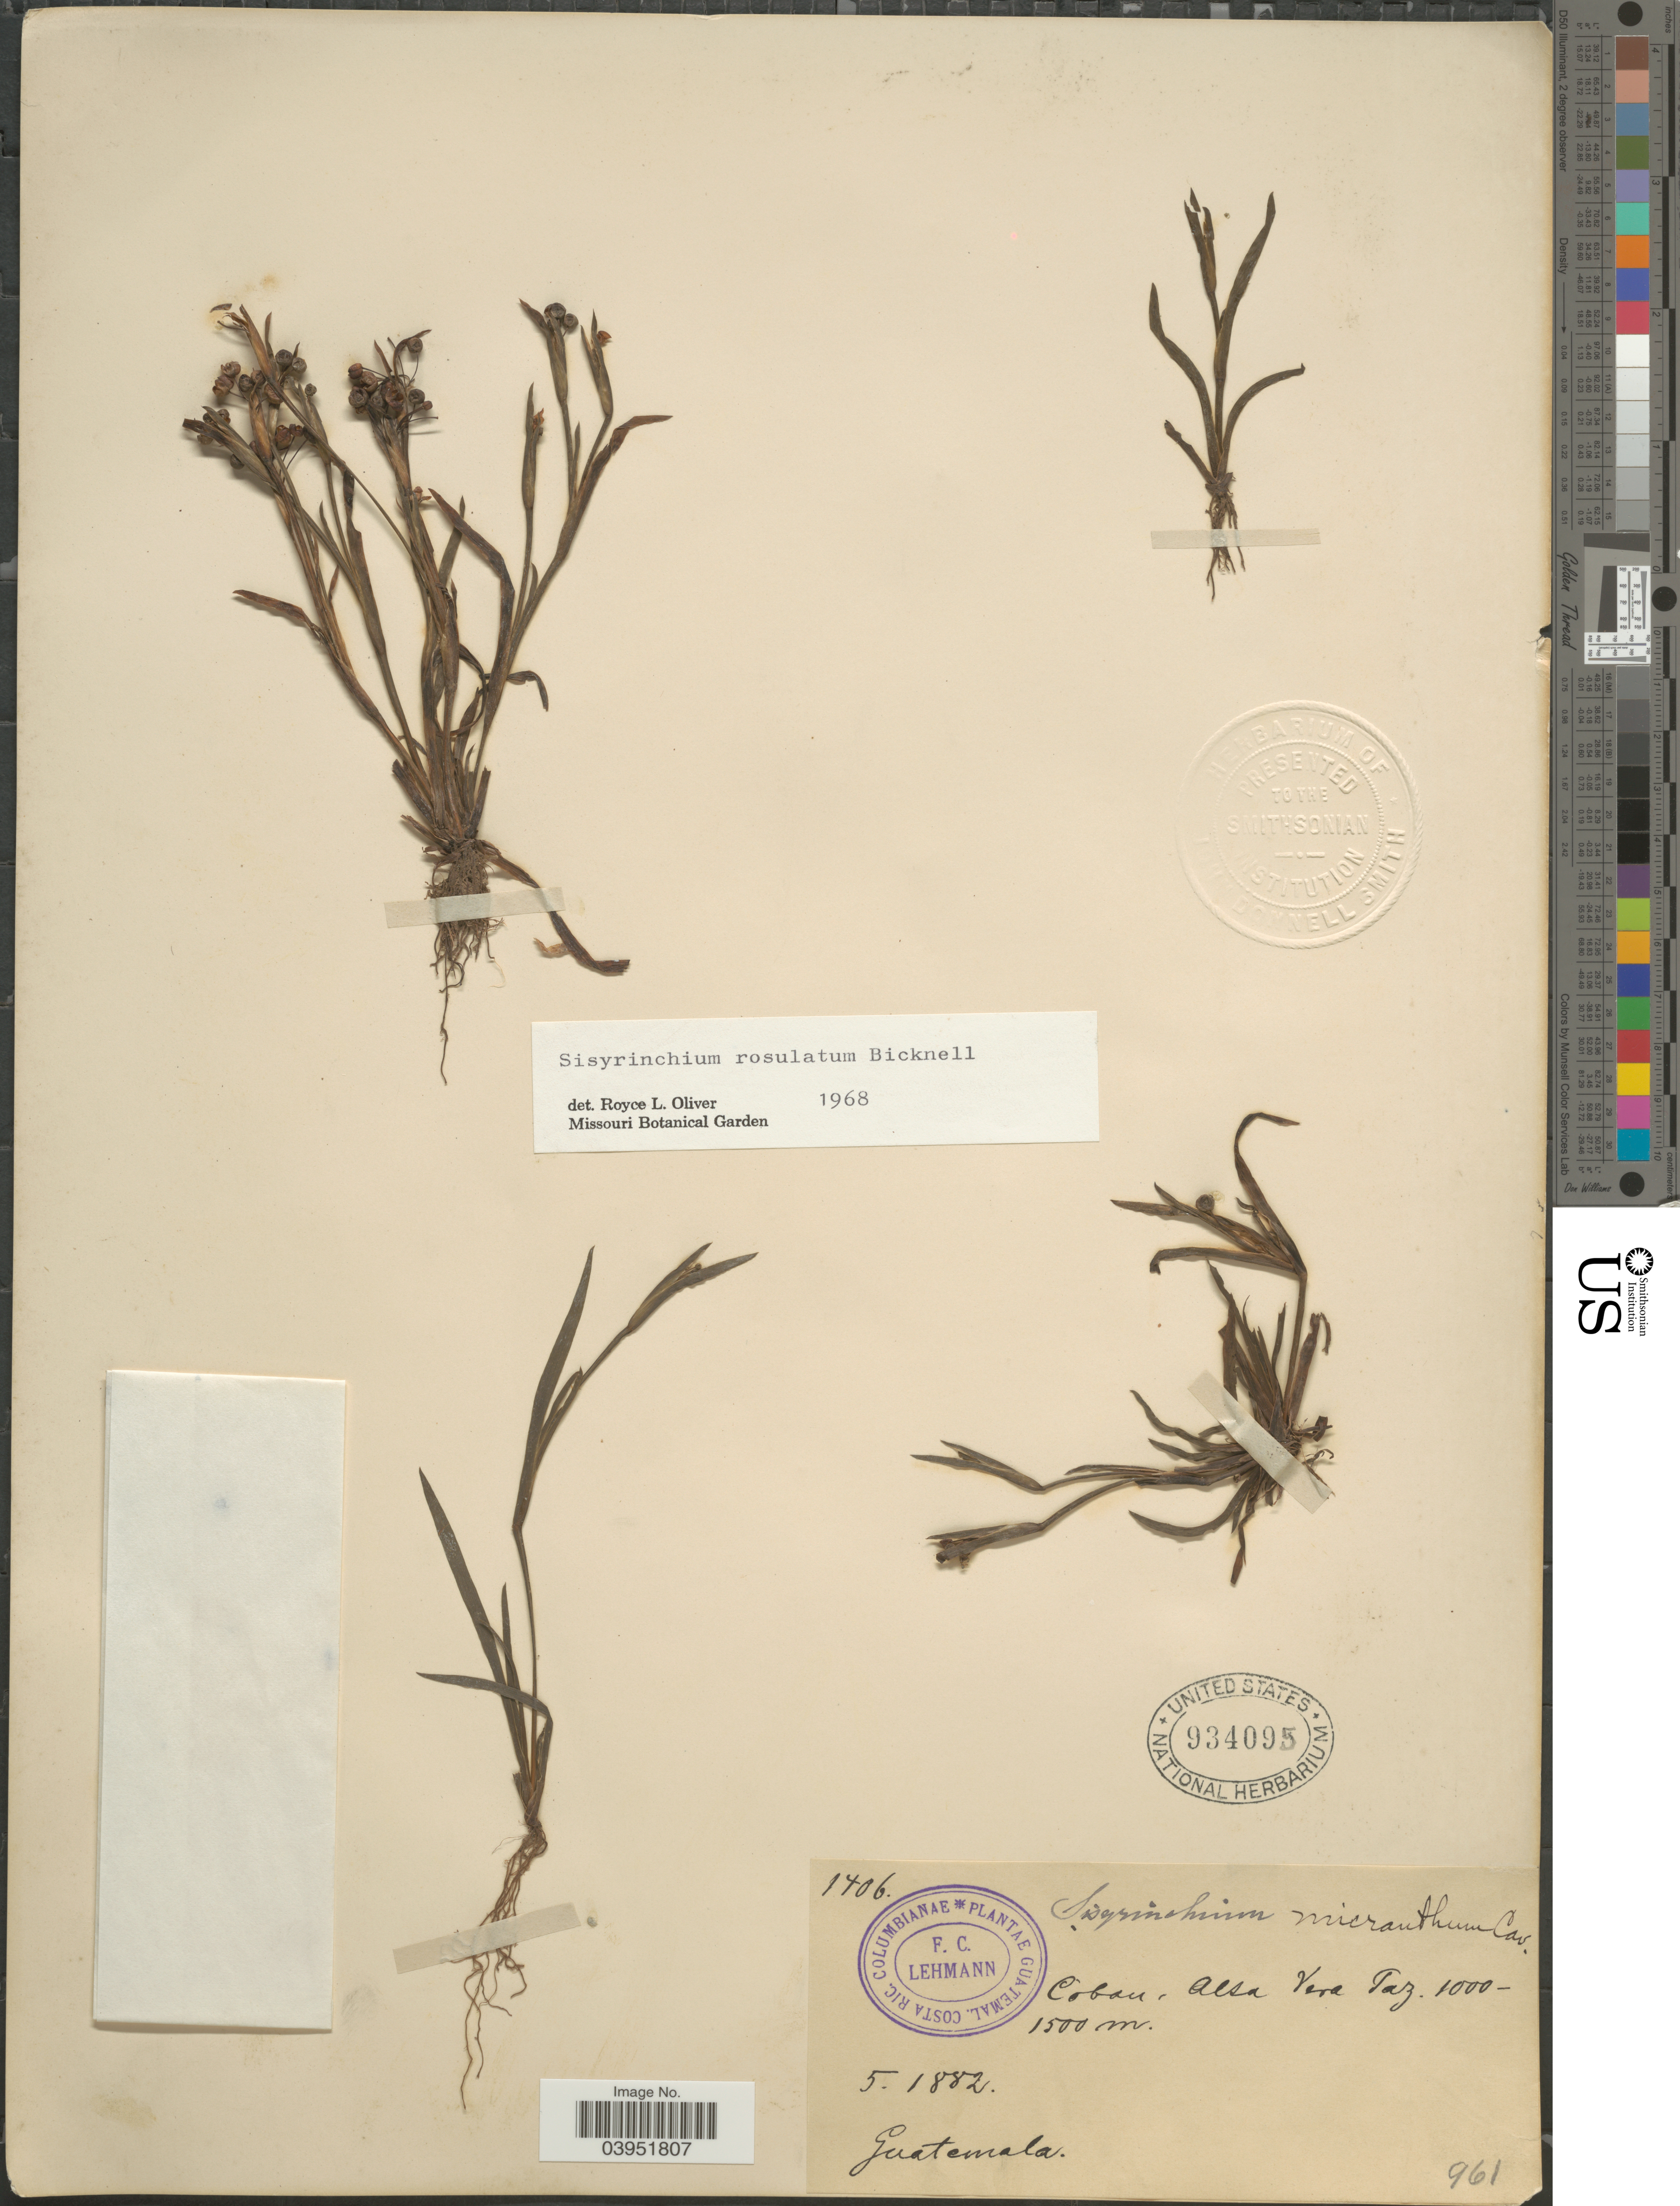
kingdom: Plantae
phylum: Tracheophyta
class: Liliopsida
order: Asparagales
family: Iridaceae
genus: Sisyrinchium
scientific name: Sisyrinchium rosulatum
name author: E.P. Bicknell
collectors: F. C. Lehmann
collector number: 1406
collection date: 1882-05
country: Guatemala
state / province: Alta Verapaz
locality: Coban. Alta Vera Paz.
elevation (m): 1000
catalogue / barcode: US 934095